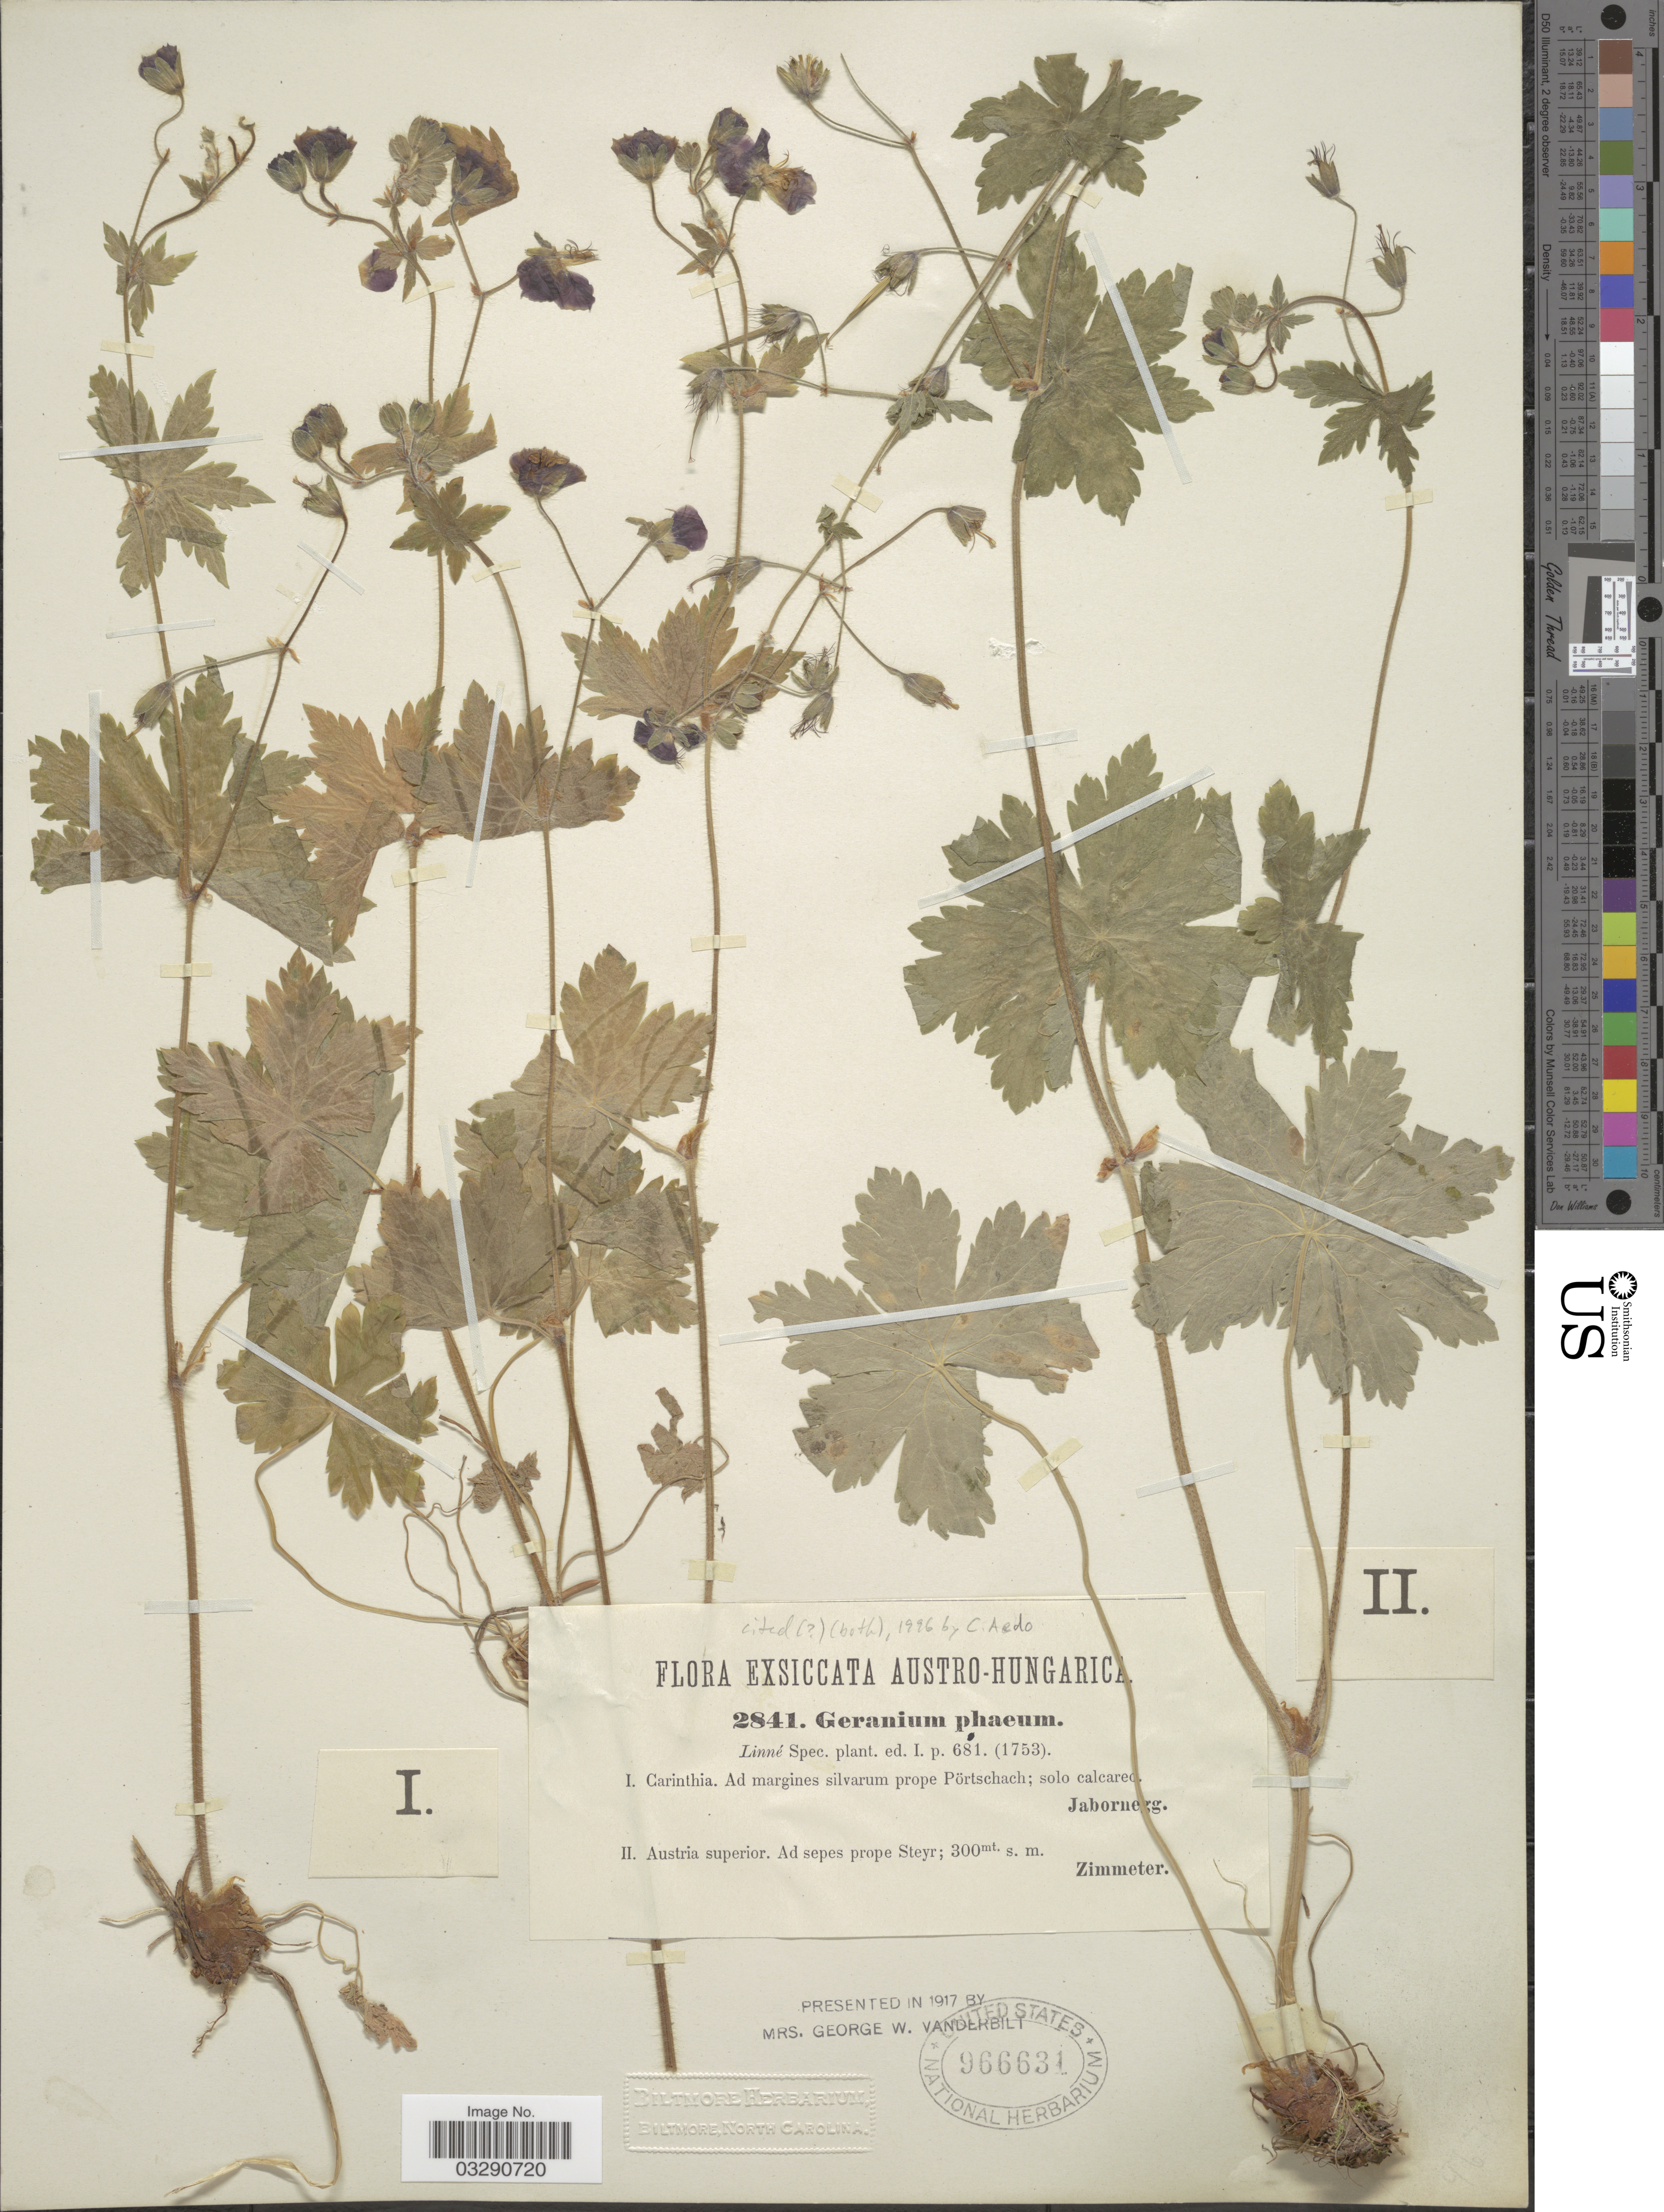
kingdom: Plantae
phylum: Tracheophyta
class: Magnoliopsida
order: Geraniales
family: Geraniaceae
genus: Geranium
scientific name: Geranium phaeum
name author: L.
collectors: Jabornegg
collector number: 2841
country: Austria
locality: Austro-Hungarica. Carinthia. Ad margines silvarum prope Pörtschach.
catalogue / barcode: US 966631-2